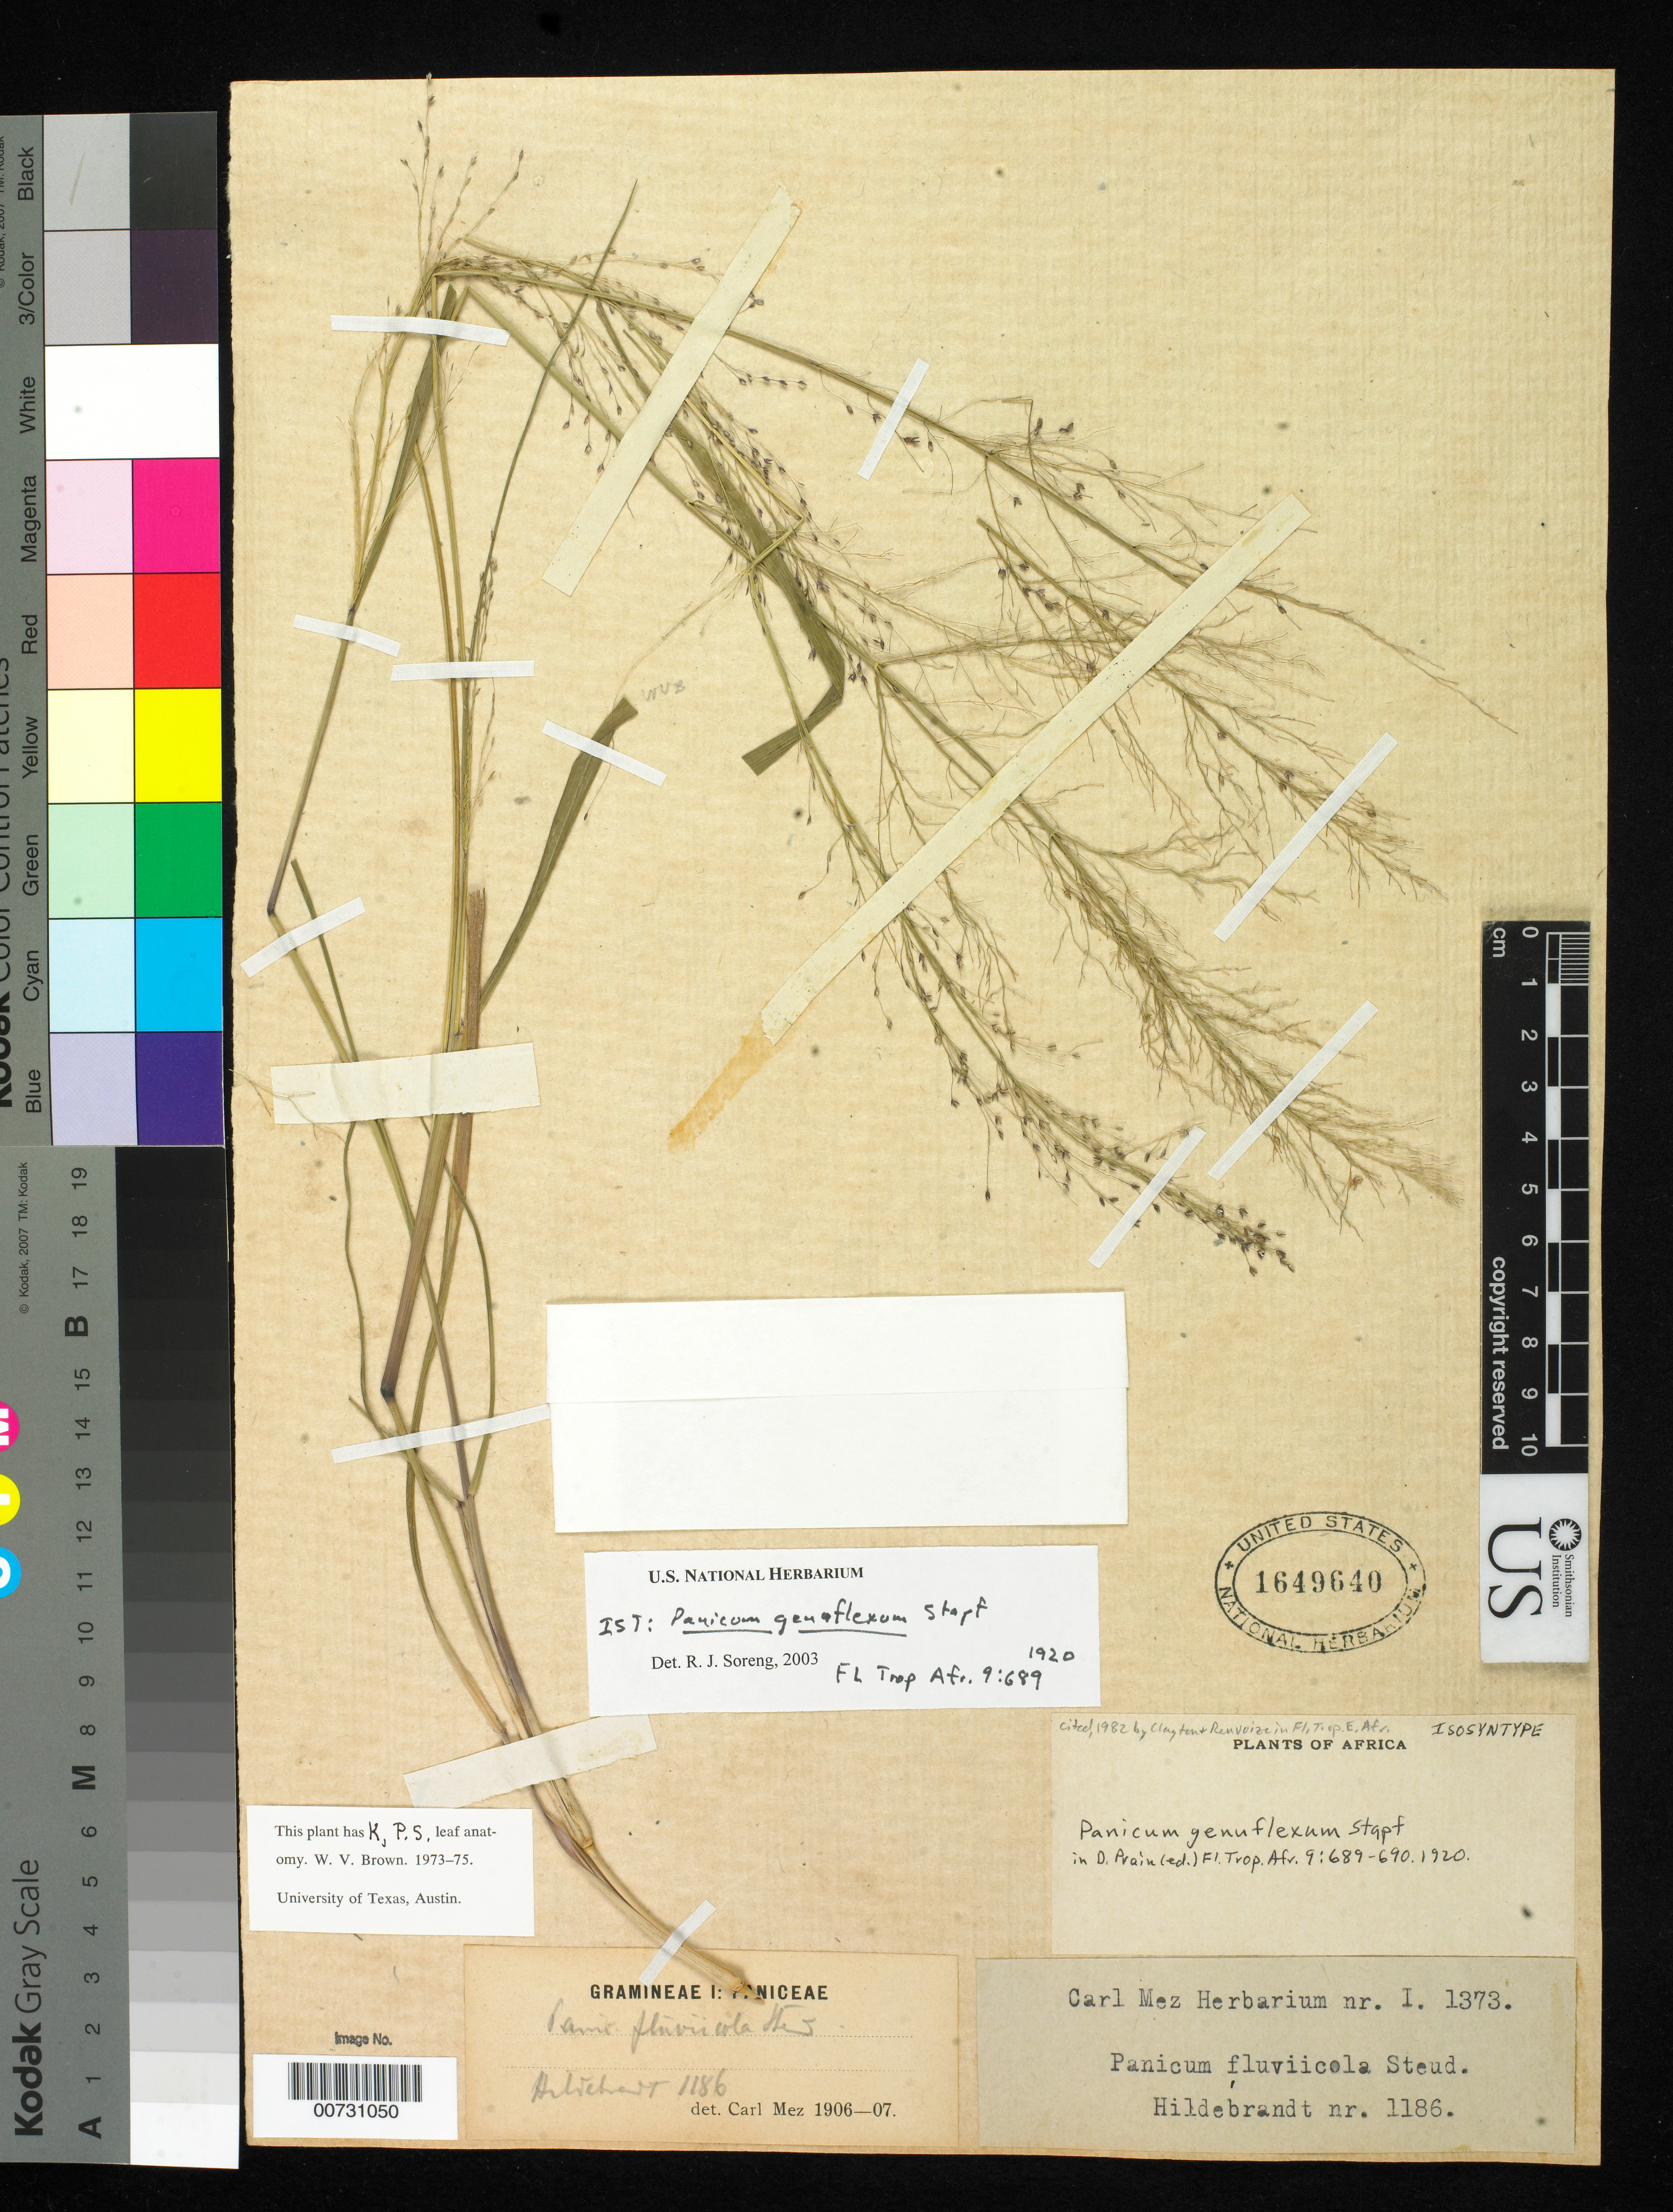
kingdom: Plantae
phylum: Tracheophyta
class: Liliopsida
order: Poales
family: Poaceae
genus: Panicum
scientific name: Panicum genuflexum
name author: Stapf in Prain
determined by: Soreng, Robert J., Research Associate (BOT), Smithsonian Institution - National Museum of Natural History (UNITED STATES)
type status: Isosyntype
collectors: J. Hildebrandt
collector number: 1186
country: Mozambique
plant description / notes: Cited 1982 by W.D. Clayton & S. Renvoize in Fl. Tropical E. Africa.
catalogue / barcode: US 1649640